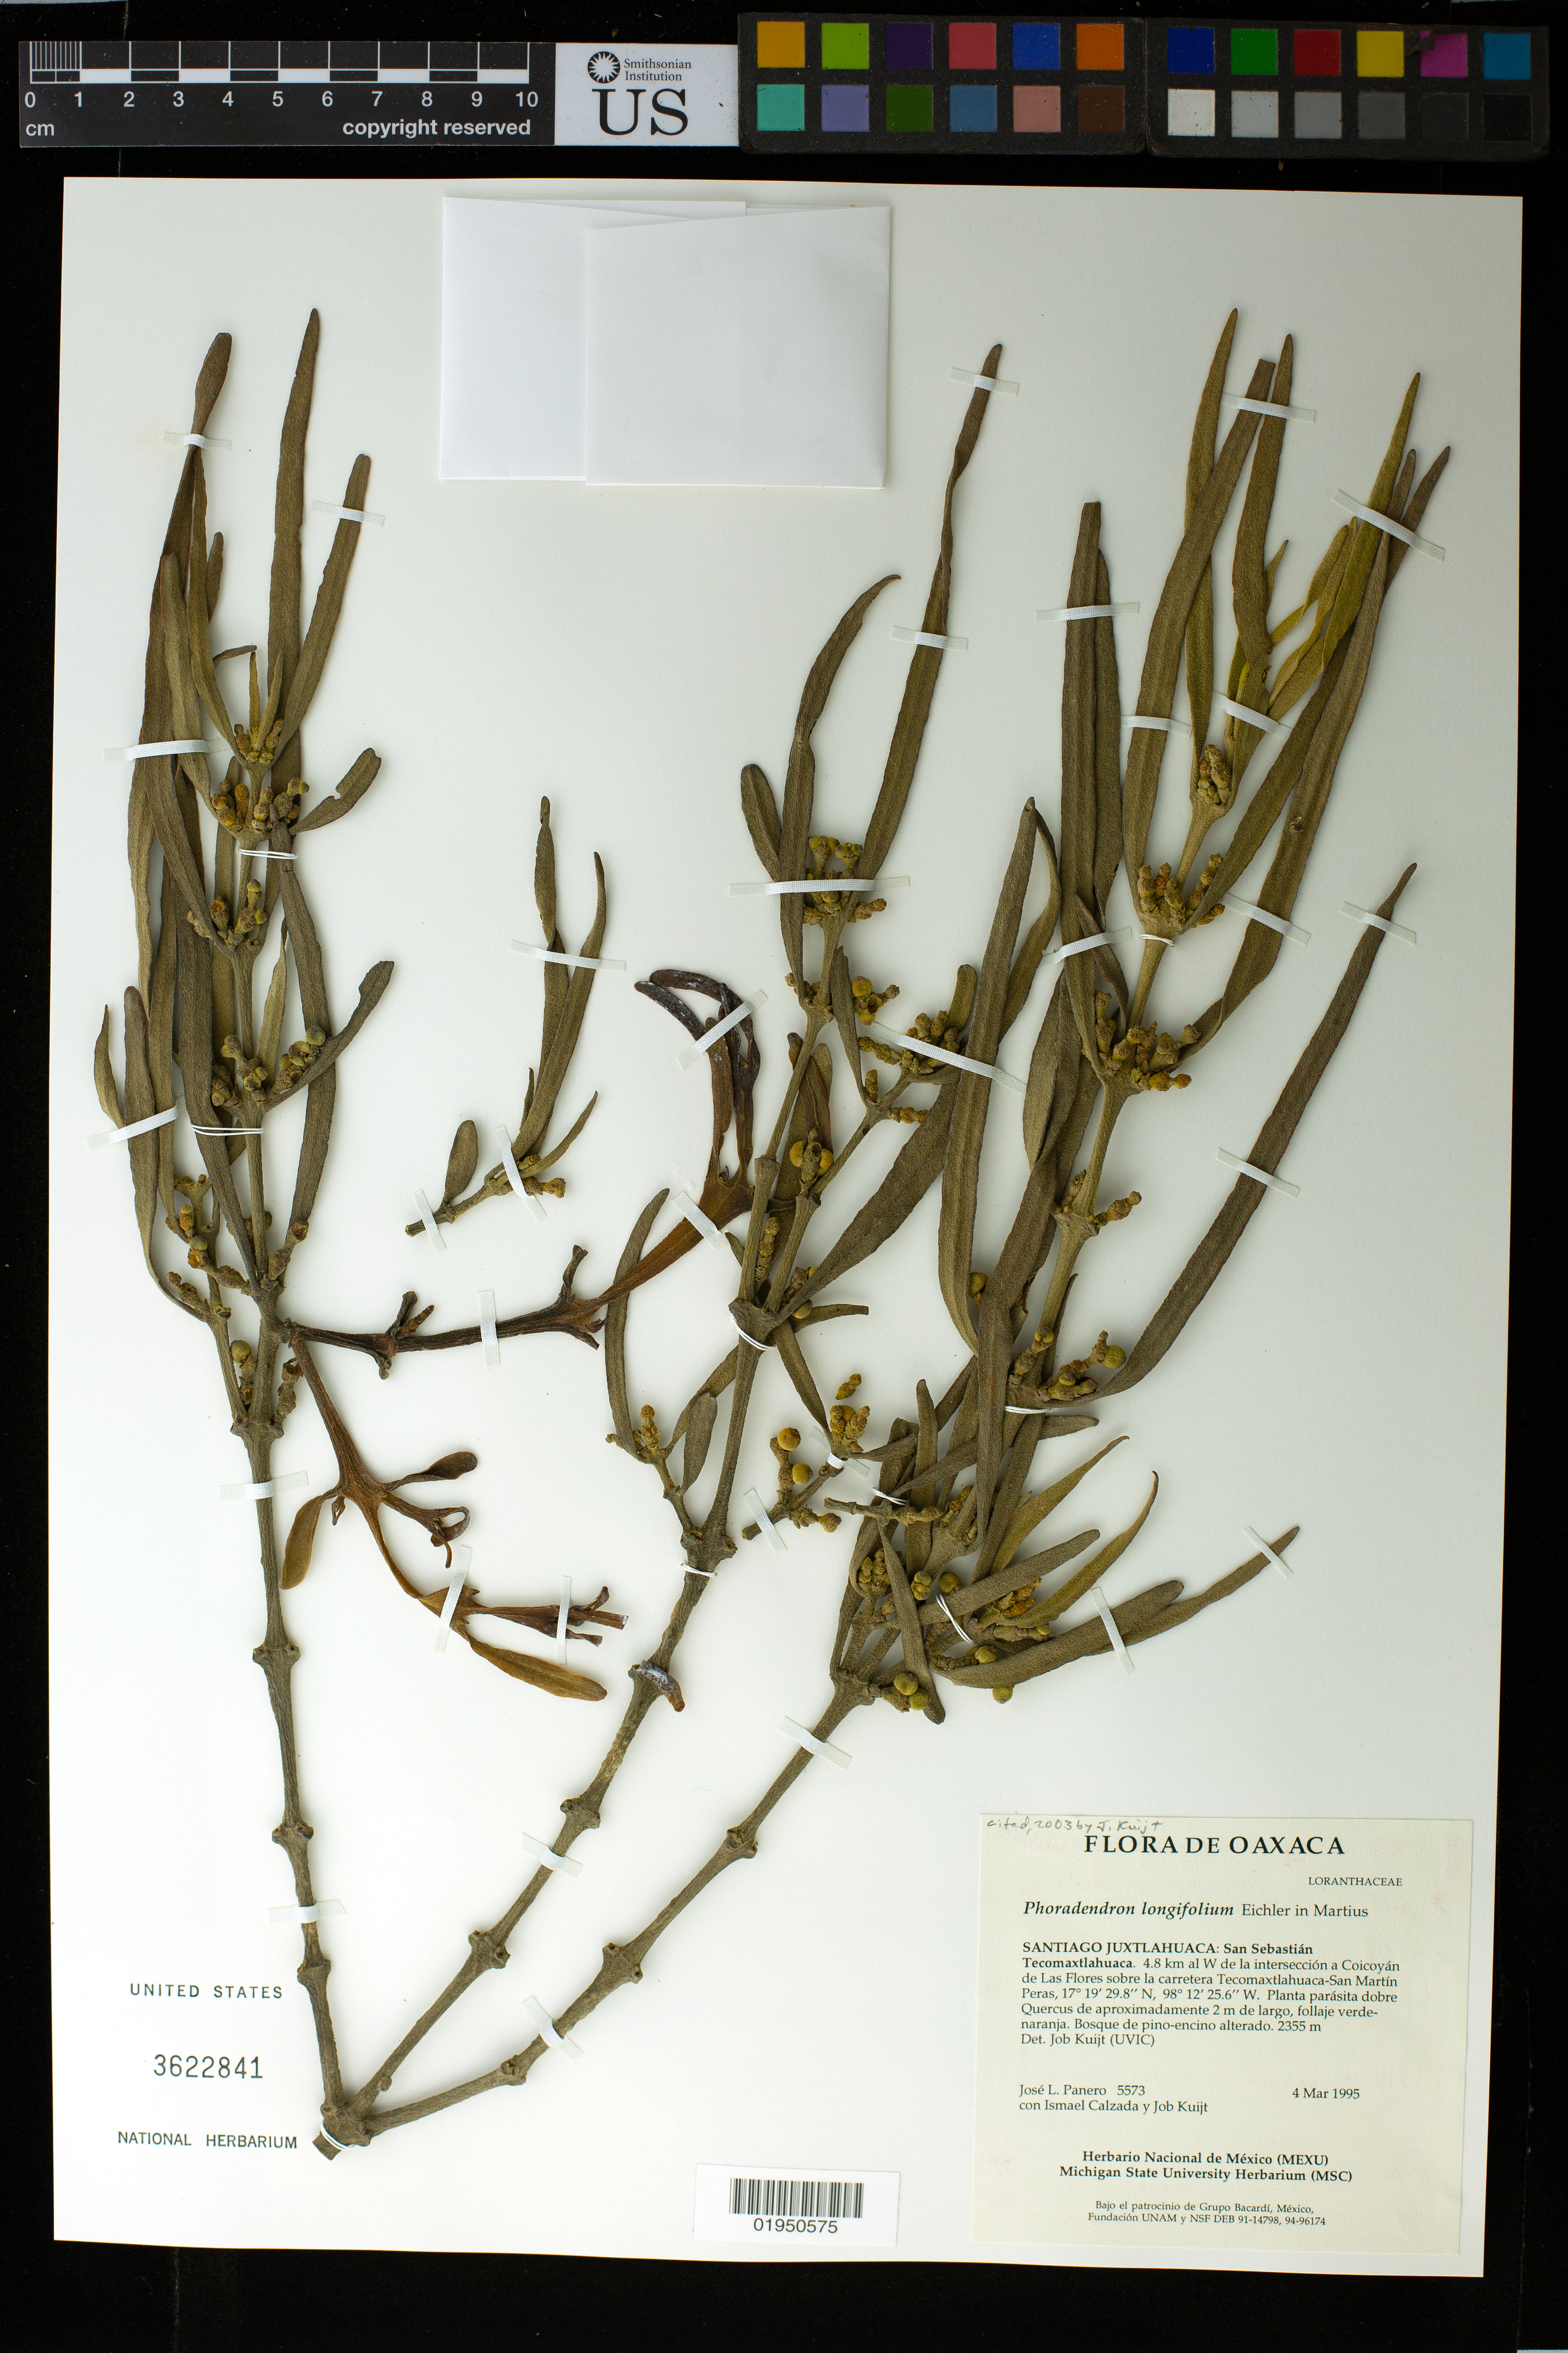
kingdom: Plantae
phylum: Tracheophyta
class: Magnoliopsida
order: Santalales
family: Viscaceae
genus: Phoradendron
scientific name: Phoradendron longifolium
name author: Eichler ex Trel.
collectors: J. L. Panero, I. Calzada & J. Kuijt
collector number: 5573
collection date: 1995-03-04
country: Mexico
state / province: Oaxaca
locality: Santiago Juxtlahuaca: San Sebastián. Tecomaxtlahuaca. 4.8 km al W de la interseccion a Coicoyan de Las Flores sobre la carretera Tecomaxtlahuaca-San Martin Peras.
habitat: bosque de pino-encino alterado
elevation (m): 2355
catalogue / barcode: US 3622841